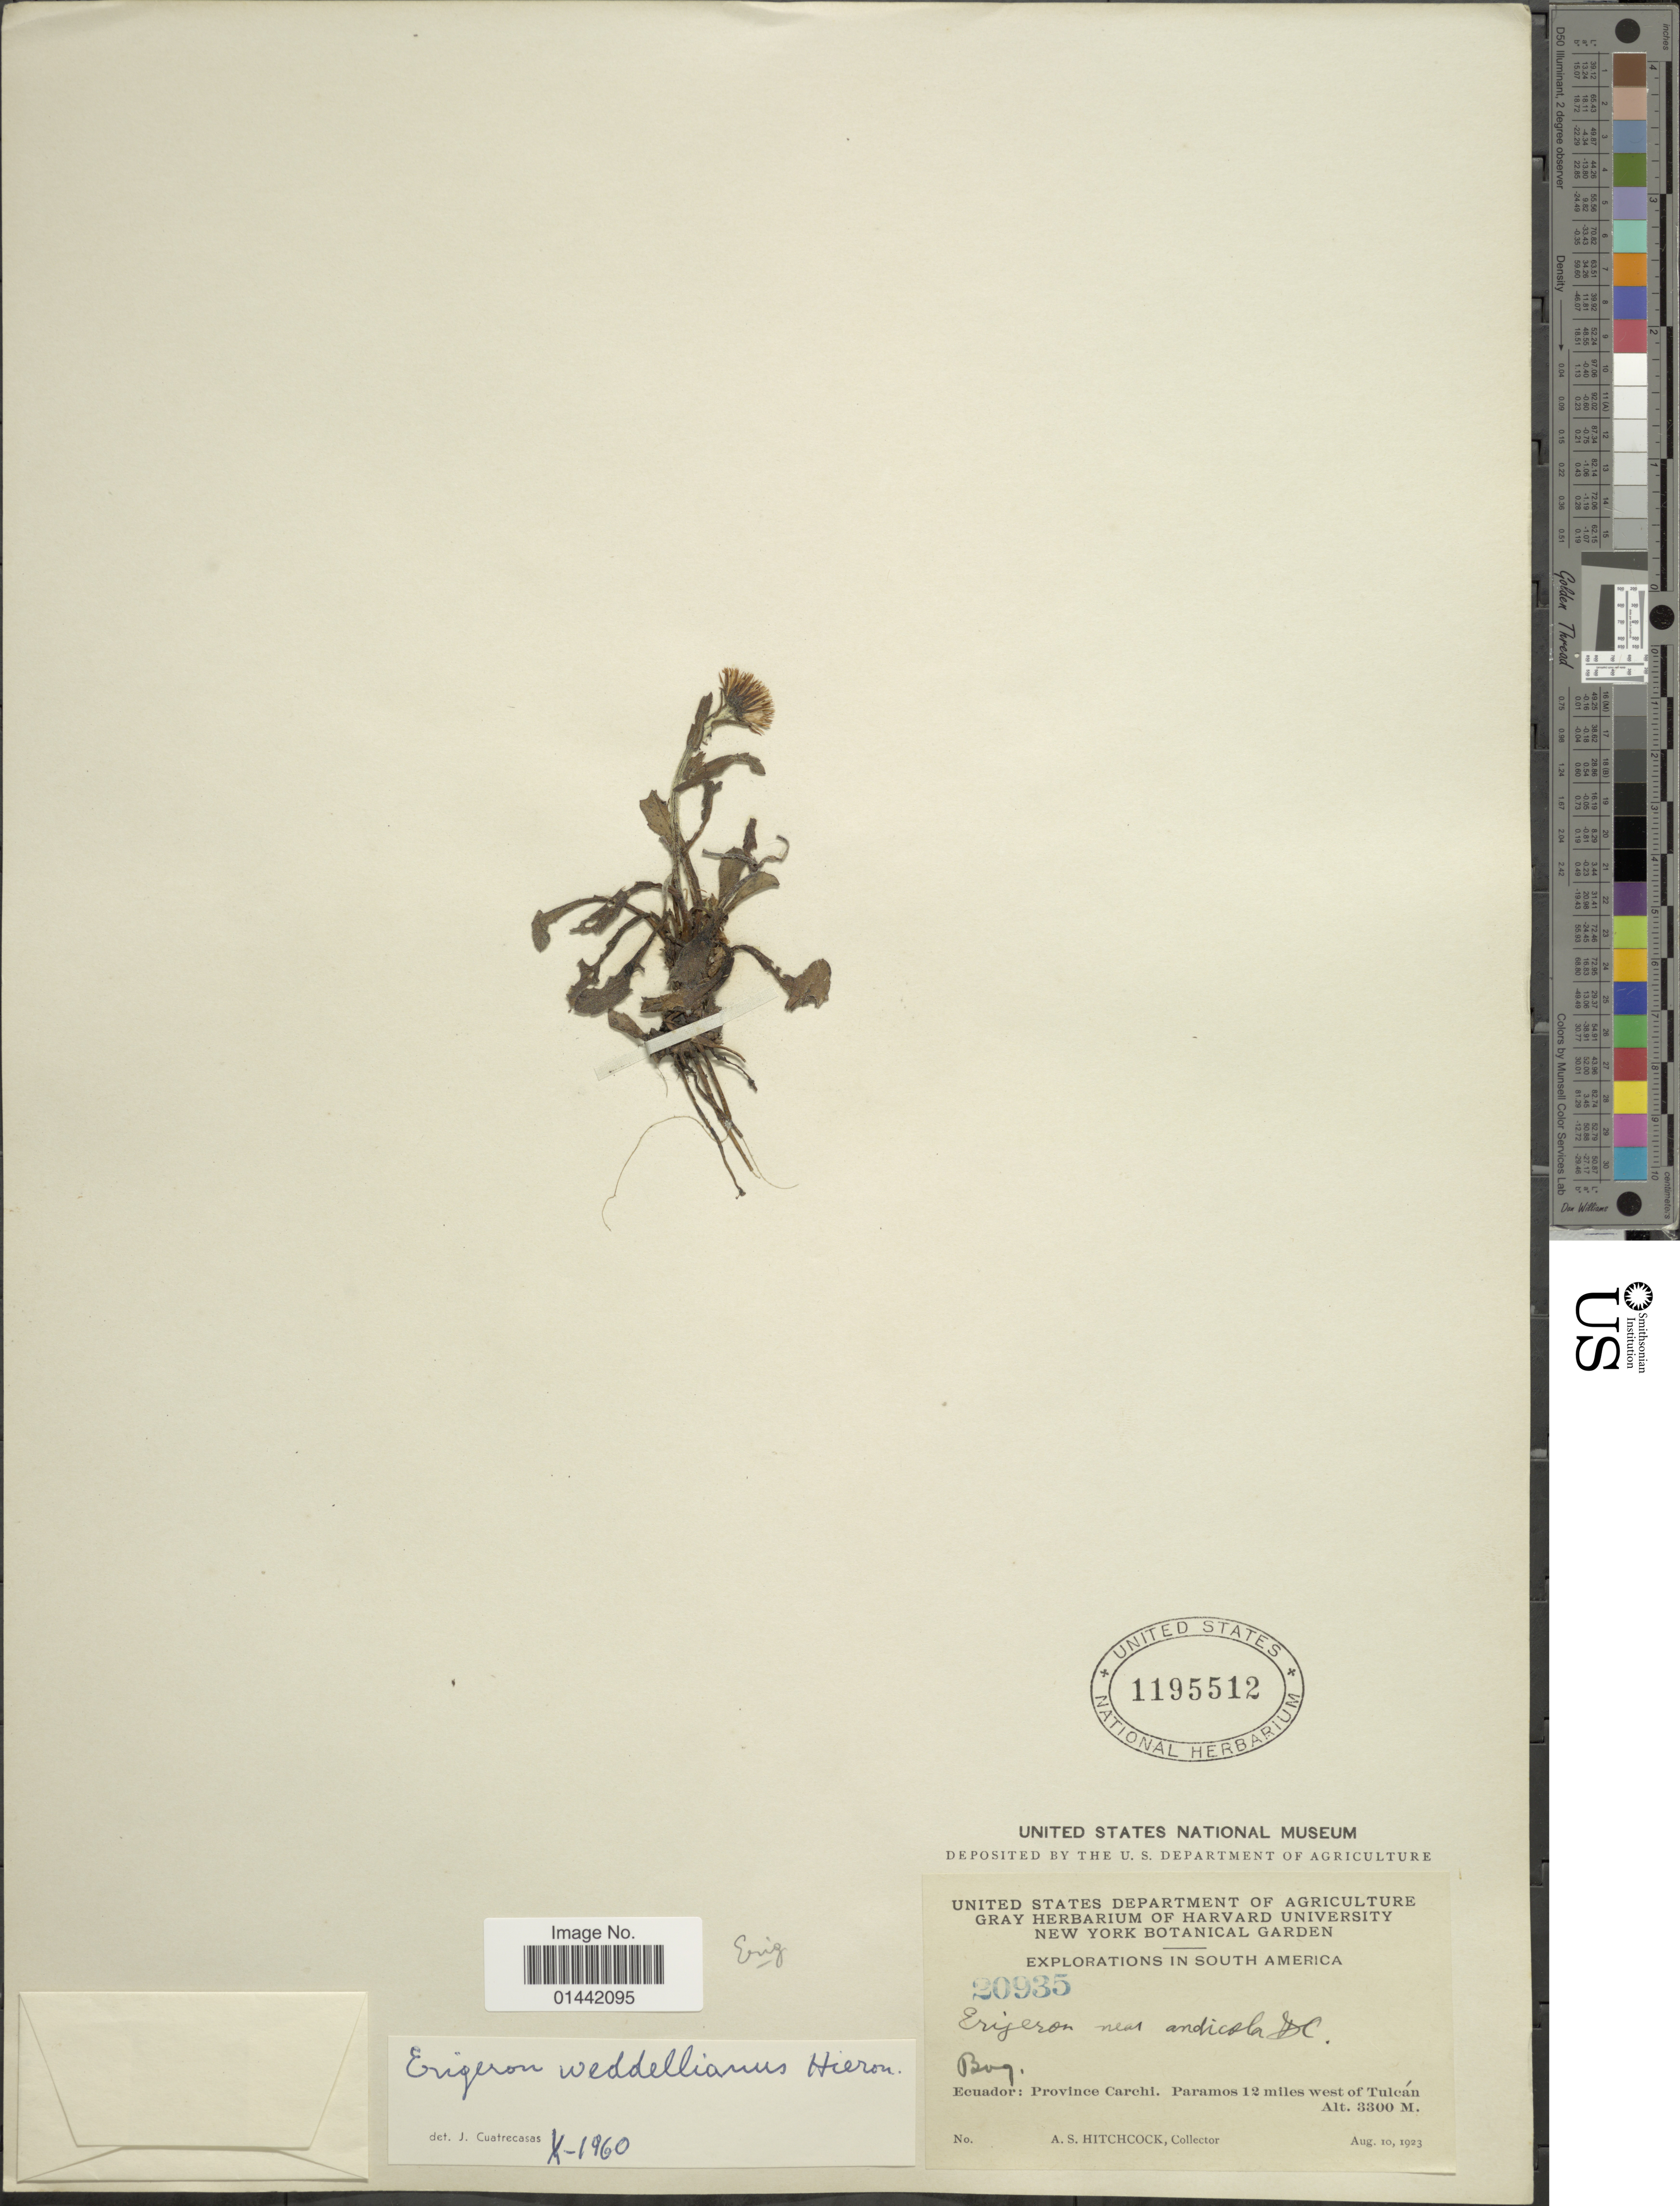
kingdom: Plantae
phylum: Tracheophyta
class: Magnoliopsida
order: Asterales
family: Asteraceae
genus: Erigeron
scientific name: Erigeron ecuadoriensis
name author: Hieron.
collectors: A. S. Hitchcock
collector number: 20935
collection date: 1923-08-10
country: Ecuador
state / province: Carchi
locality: South America, Paramos 12 miles west of Tulcán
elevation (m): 3300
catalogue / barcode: US 1195512